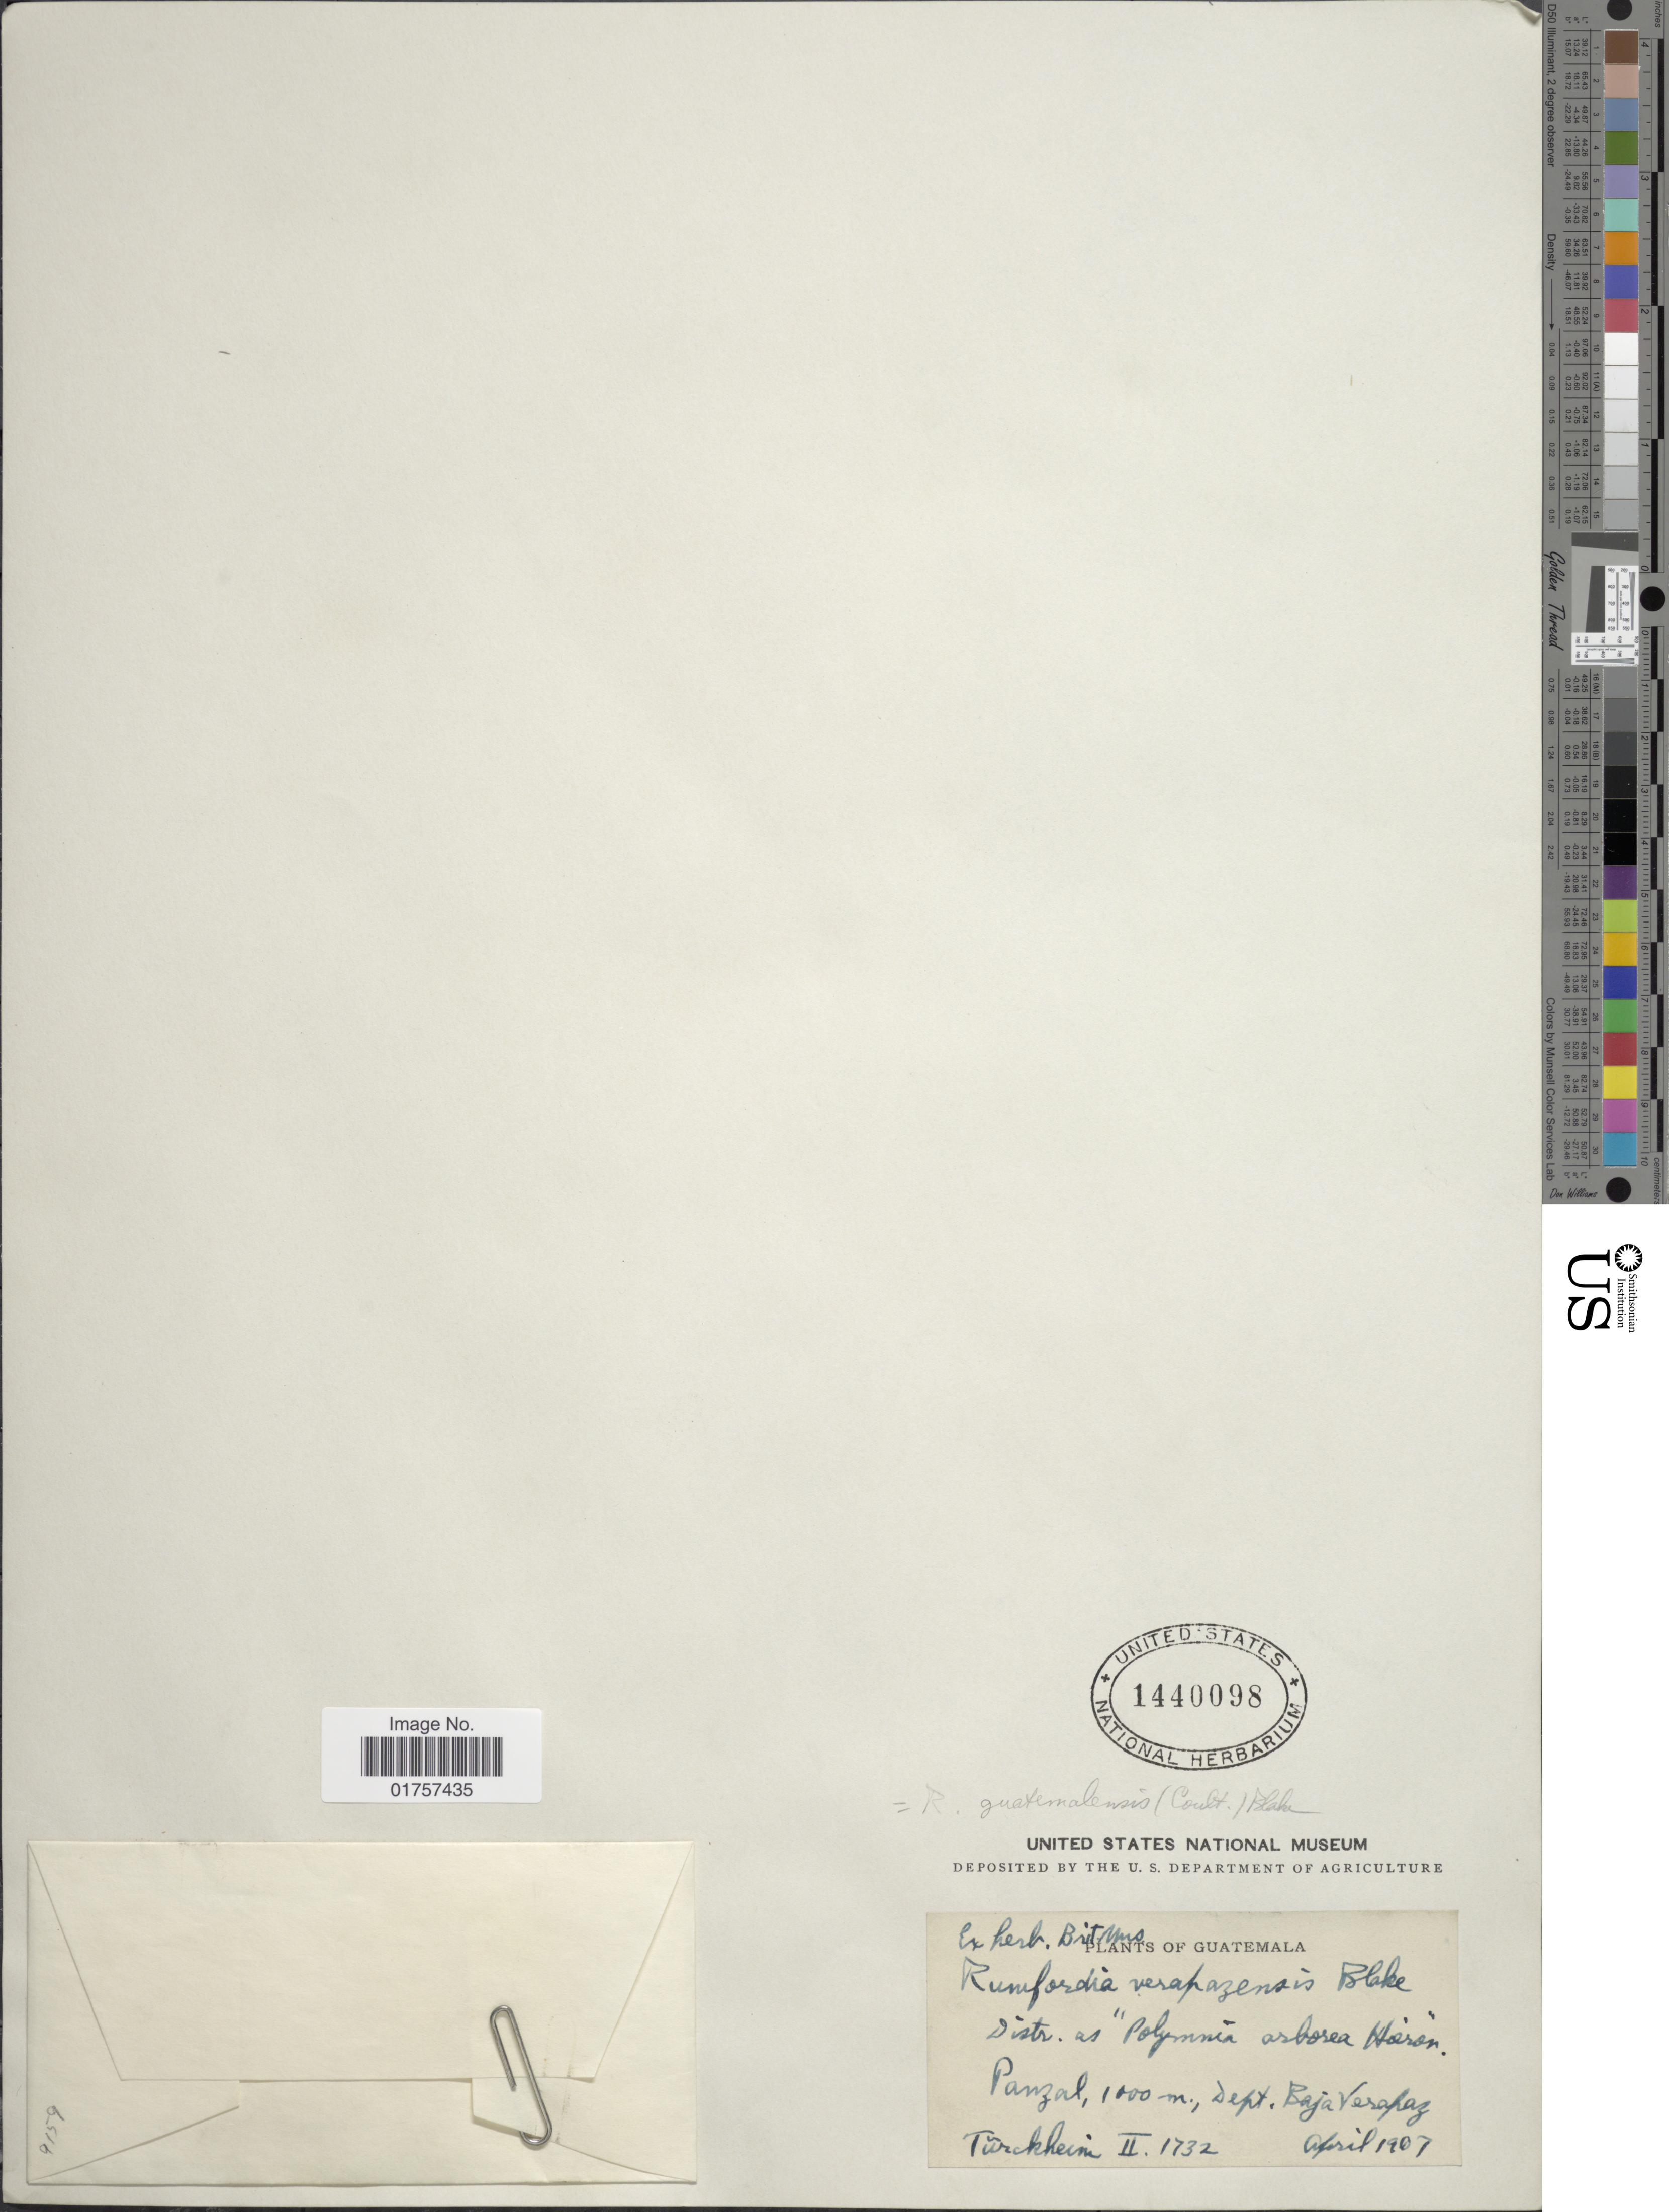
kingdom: Plantae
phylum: Tracheophyta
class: Magnoliopsida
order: Asterales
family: Asteraceae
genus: Rumfordia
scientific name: Rumfordia guatamalensis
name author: (Coult.) S.F. Blake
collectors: Turckheim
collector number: II.1732*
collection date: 1907-04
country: Guatemala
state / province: Baja Verapaz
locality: Panzal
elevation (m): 1000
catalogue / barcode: US 1440098